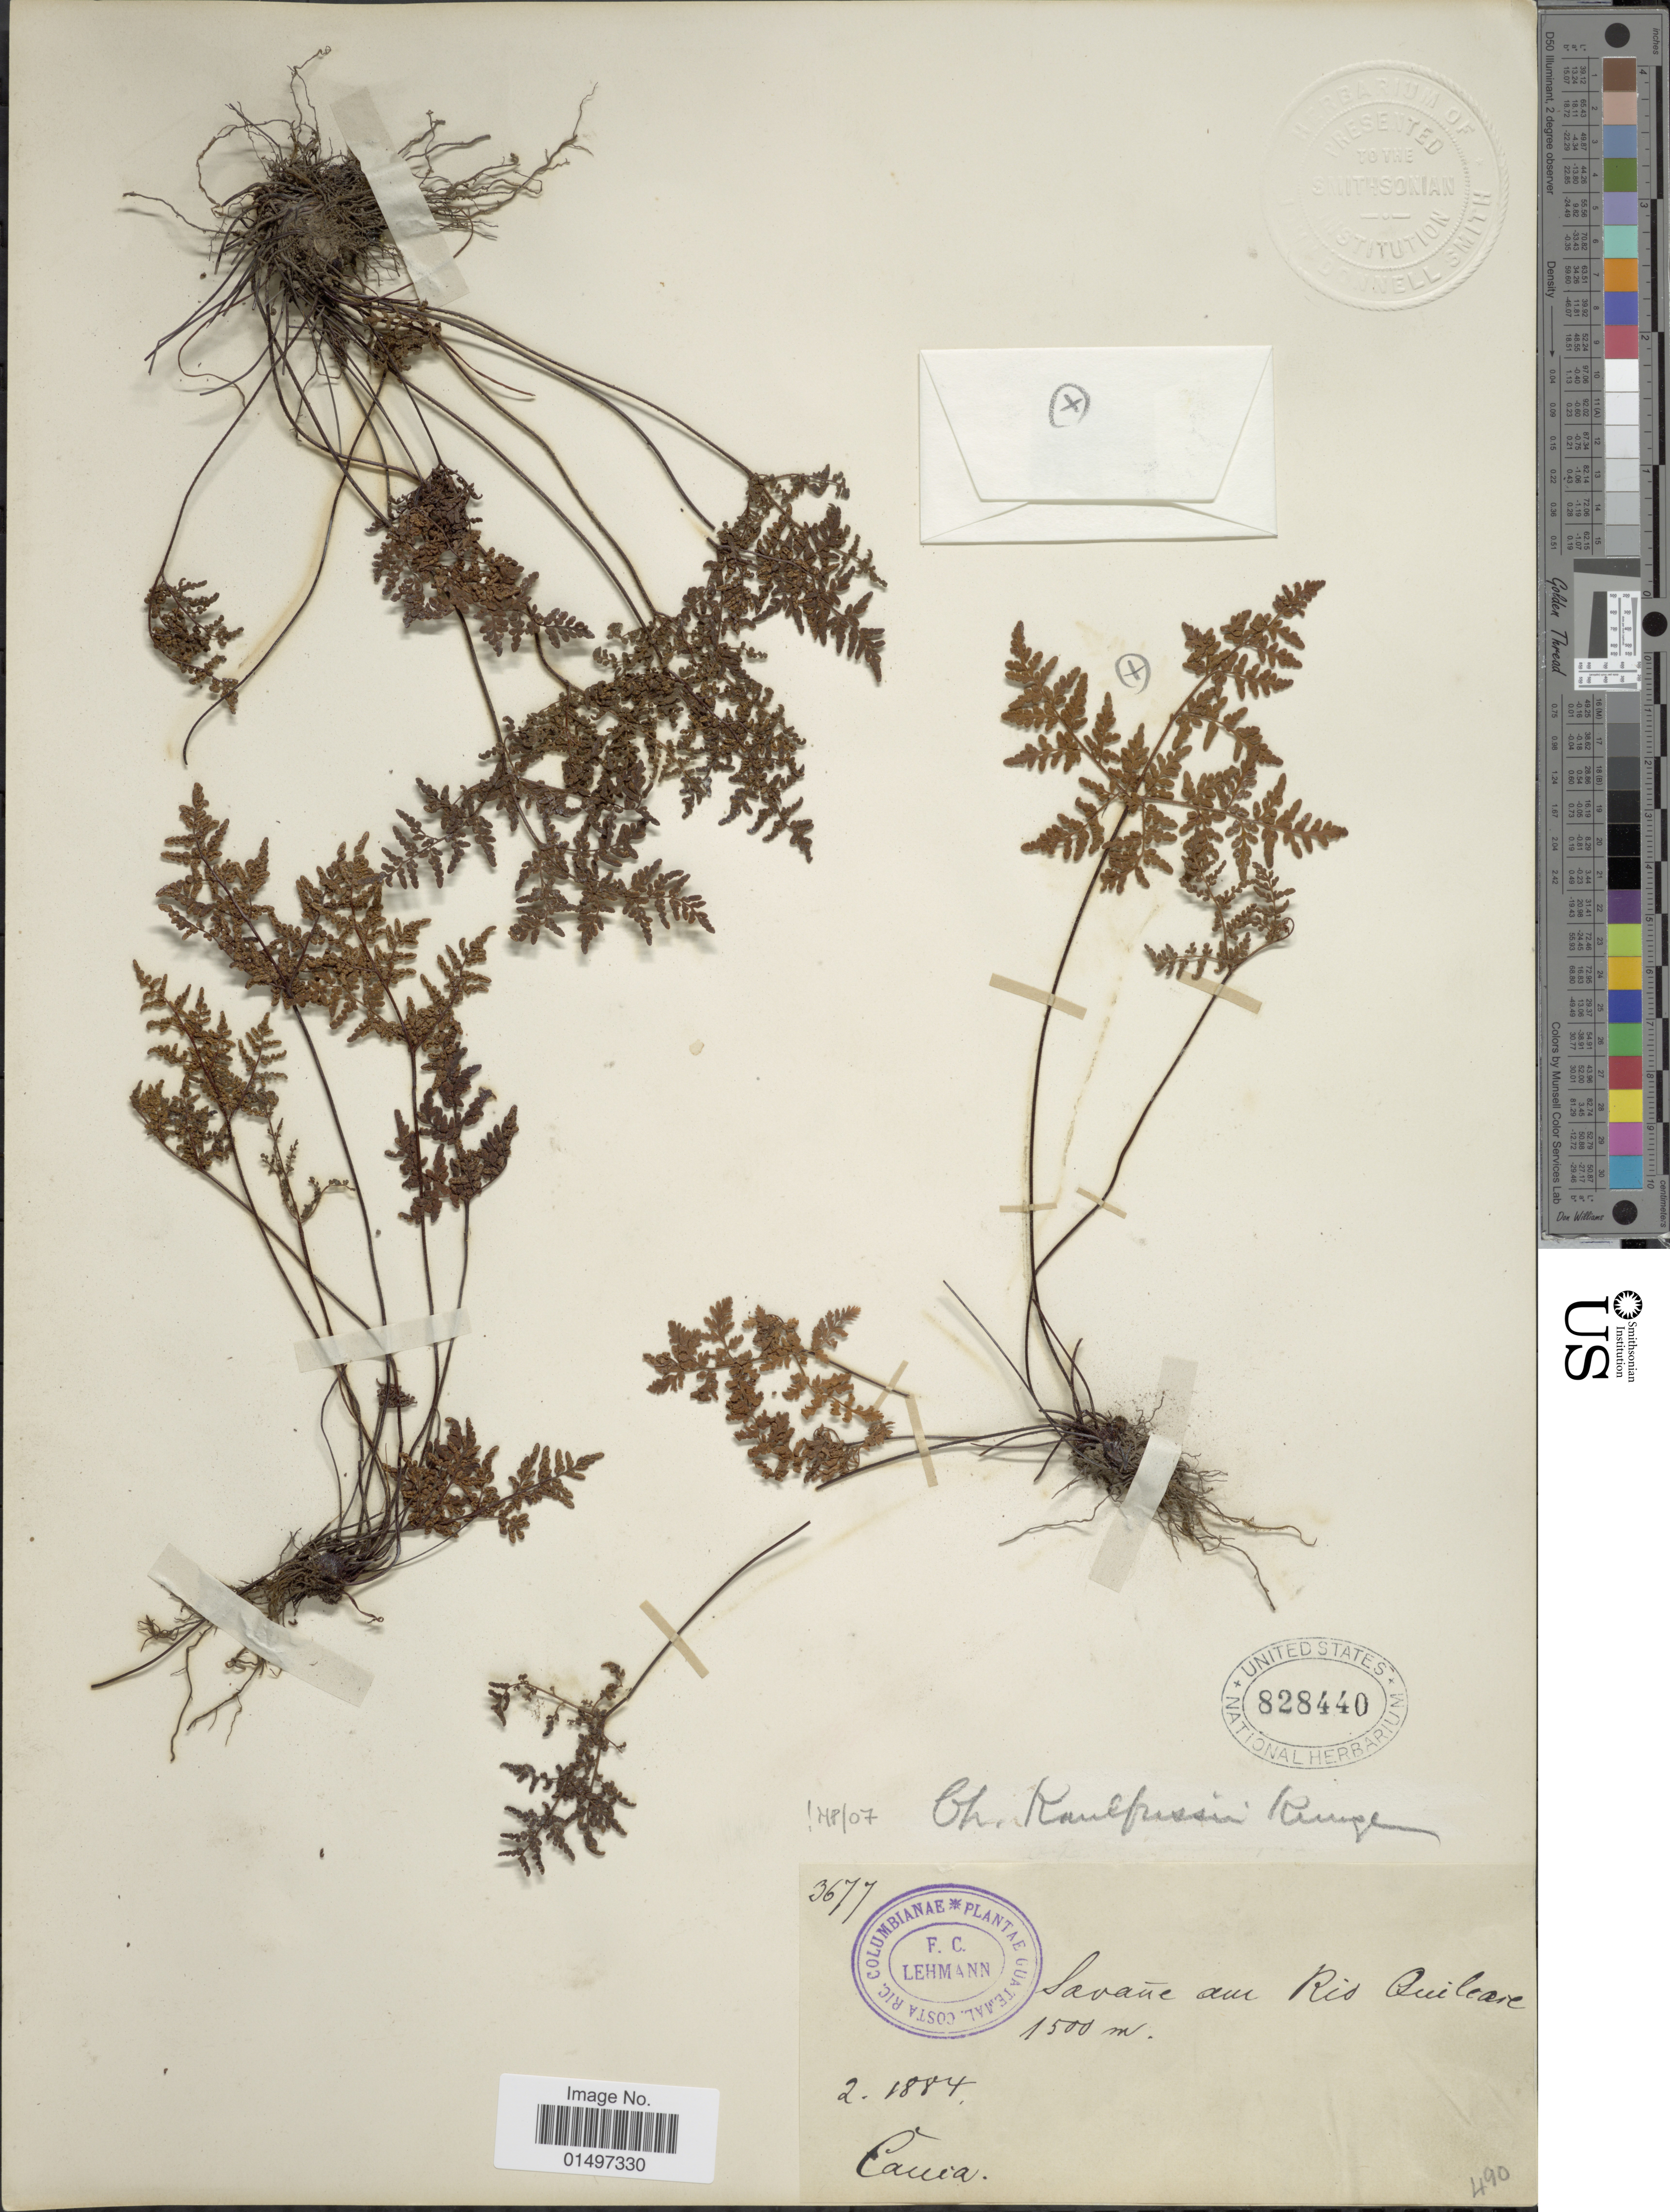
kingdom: Plantae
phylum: Tracheophyta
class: Polypodiopsida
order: Polypodiales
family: Pteridaceae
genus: Gaga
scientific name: Gaga kaulfussii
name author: (Kunze) Fay W. Li & Windham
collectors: F. C. Lehmann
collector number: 3677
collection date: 1884-02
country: Colombia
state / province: Cauca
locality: Savane am Rio Quileane.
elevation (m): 1500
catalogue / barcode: US 828440